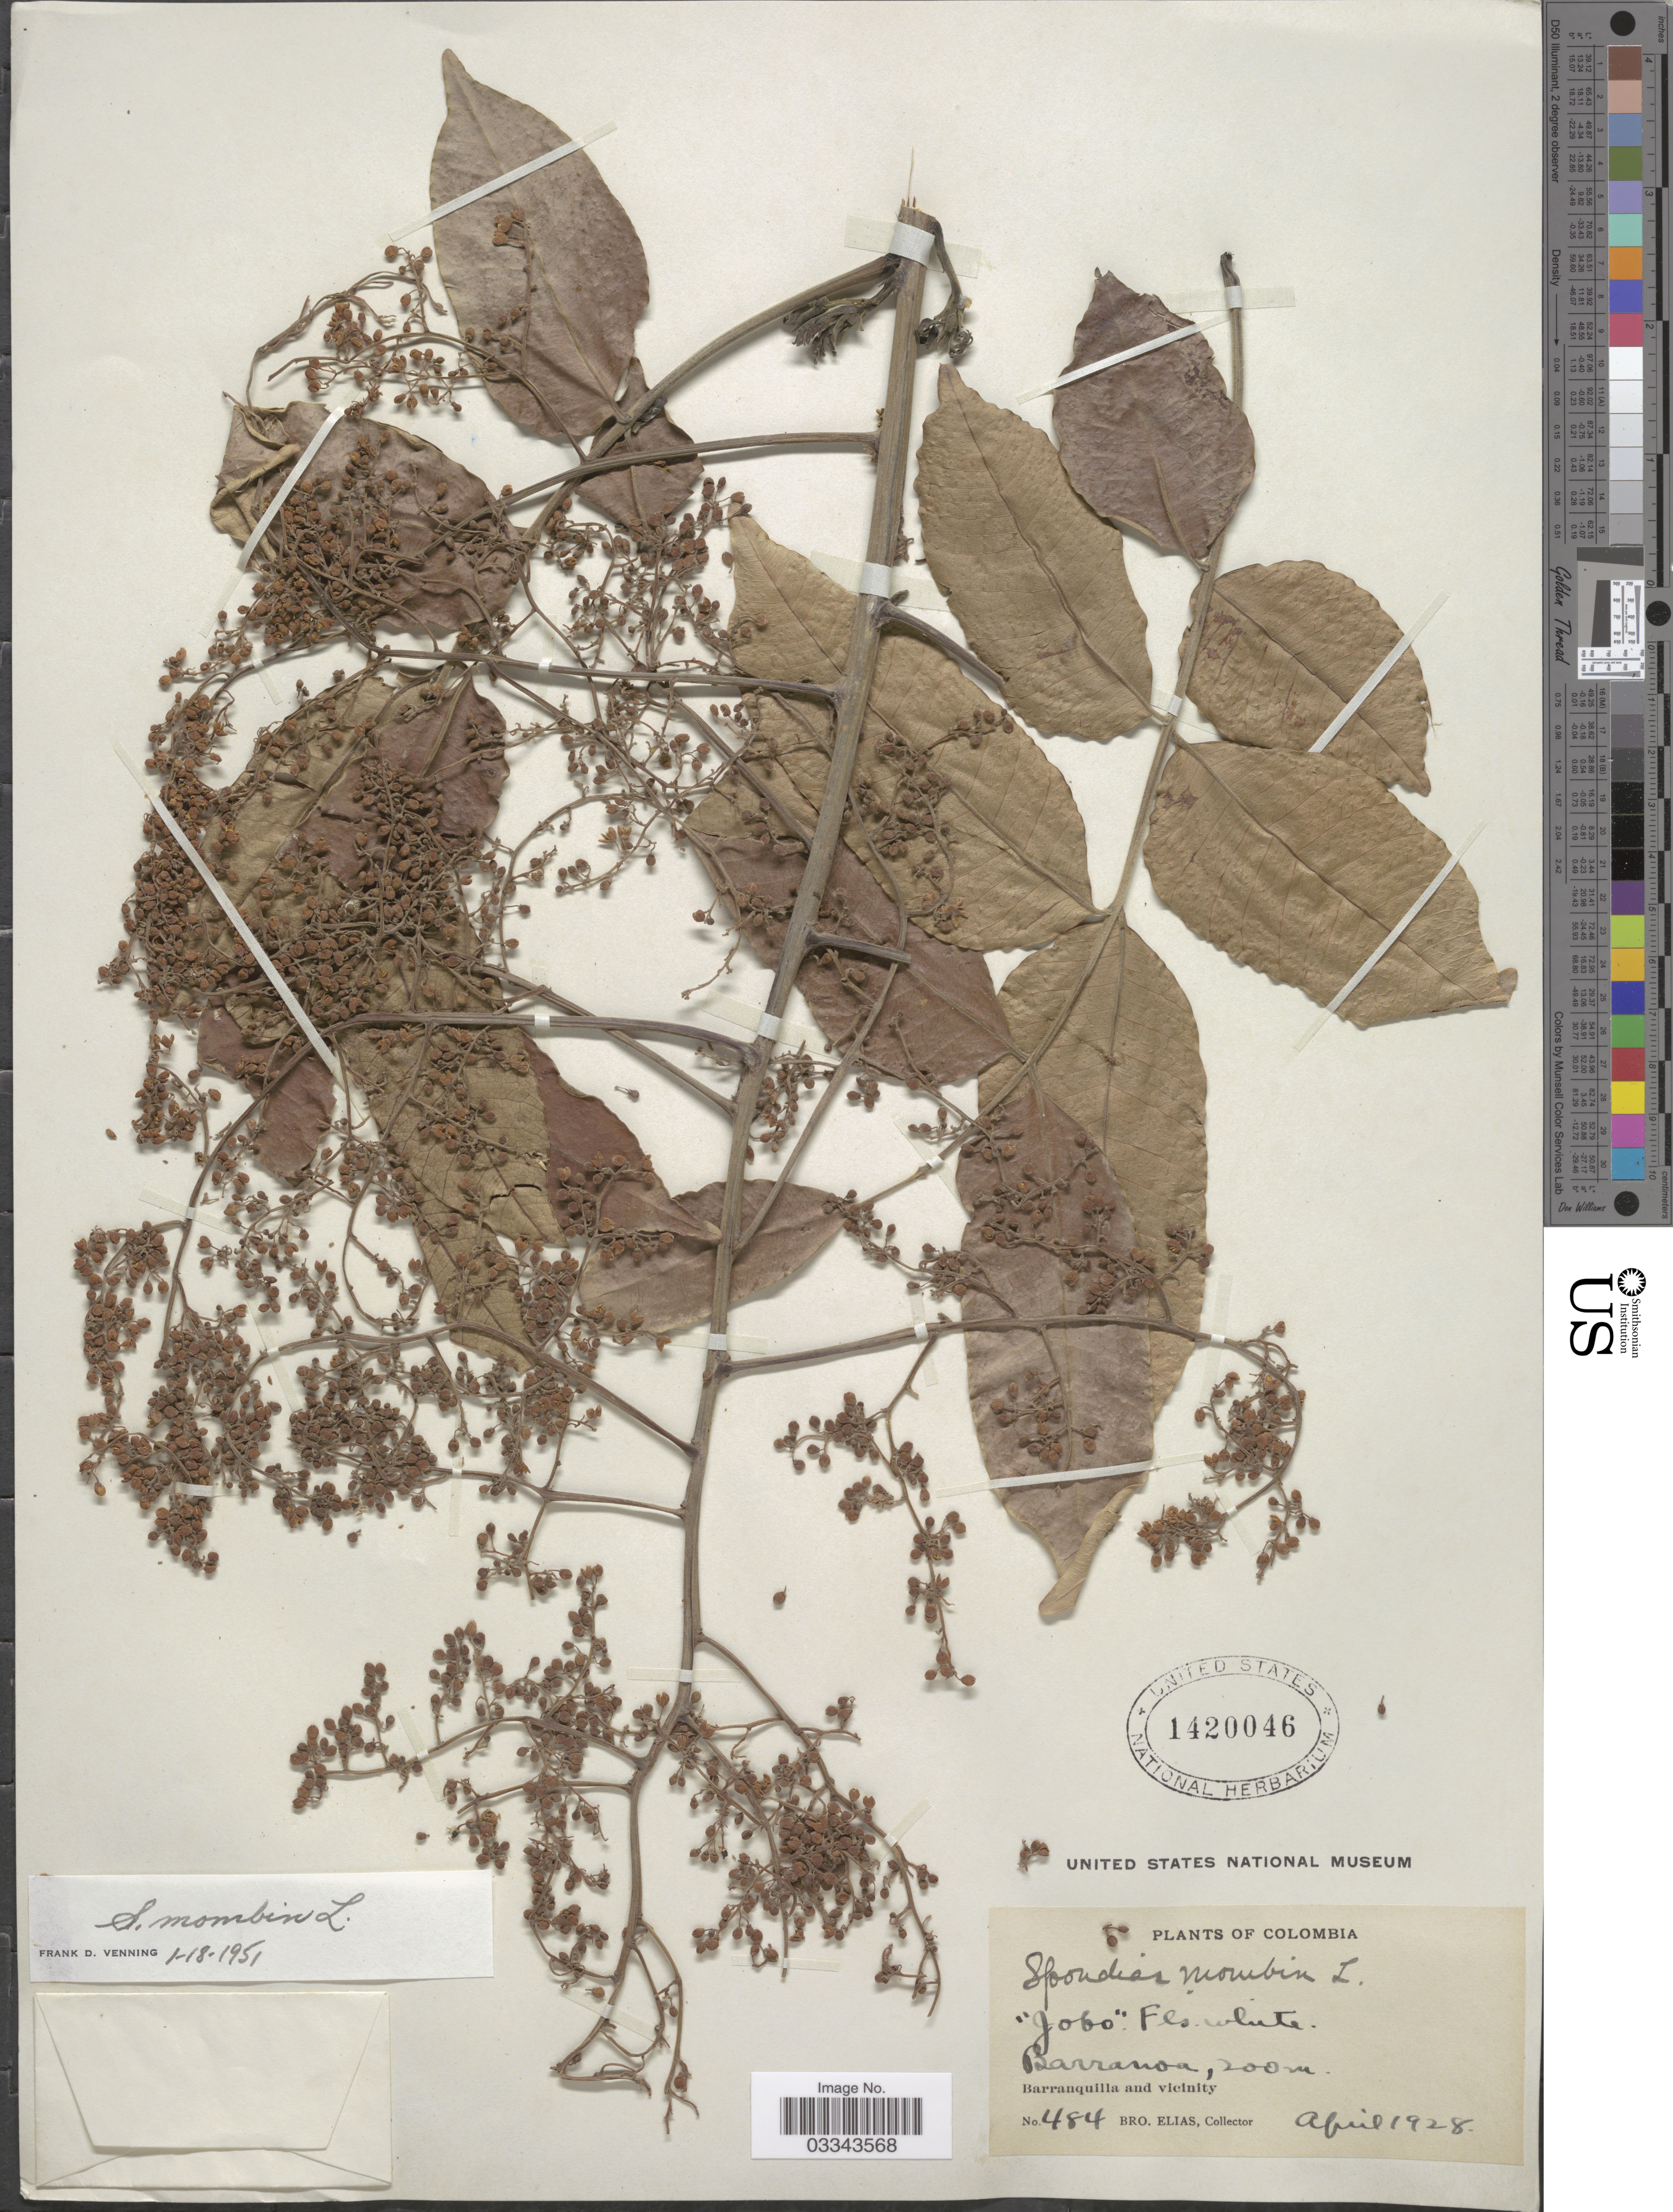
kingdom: Plantae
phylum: Tracheophyta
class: Magnoliopsida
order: Sapindales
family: Anacardiaceae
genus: Spondias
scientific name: Spondias mombin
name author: L.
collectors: Bro. Elias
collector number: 484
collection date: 1928-04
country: Colombia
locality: Barranoa, Barranquilla and vicinity.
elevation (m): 200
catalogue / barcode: US 1420046